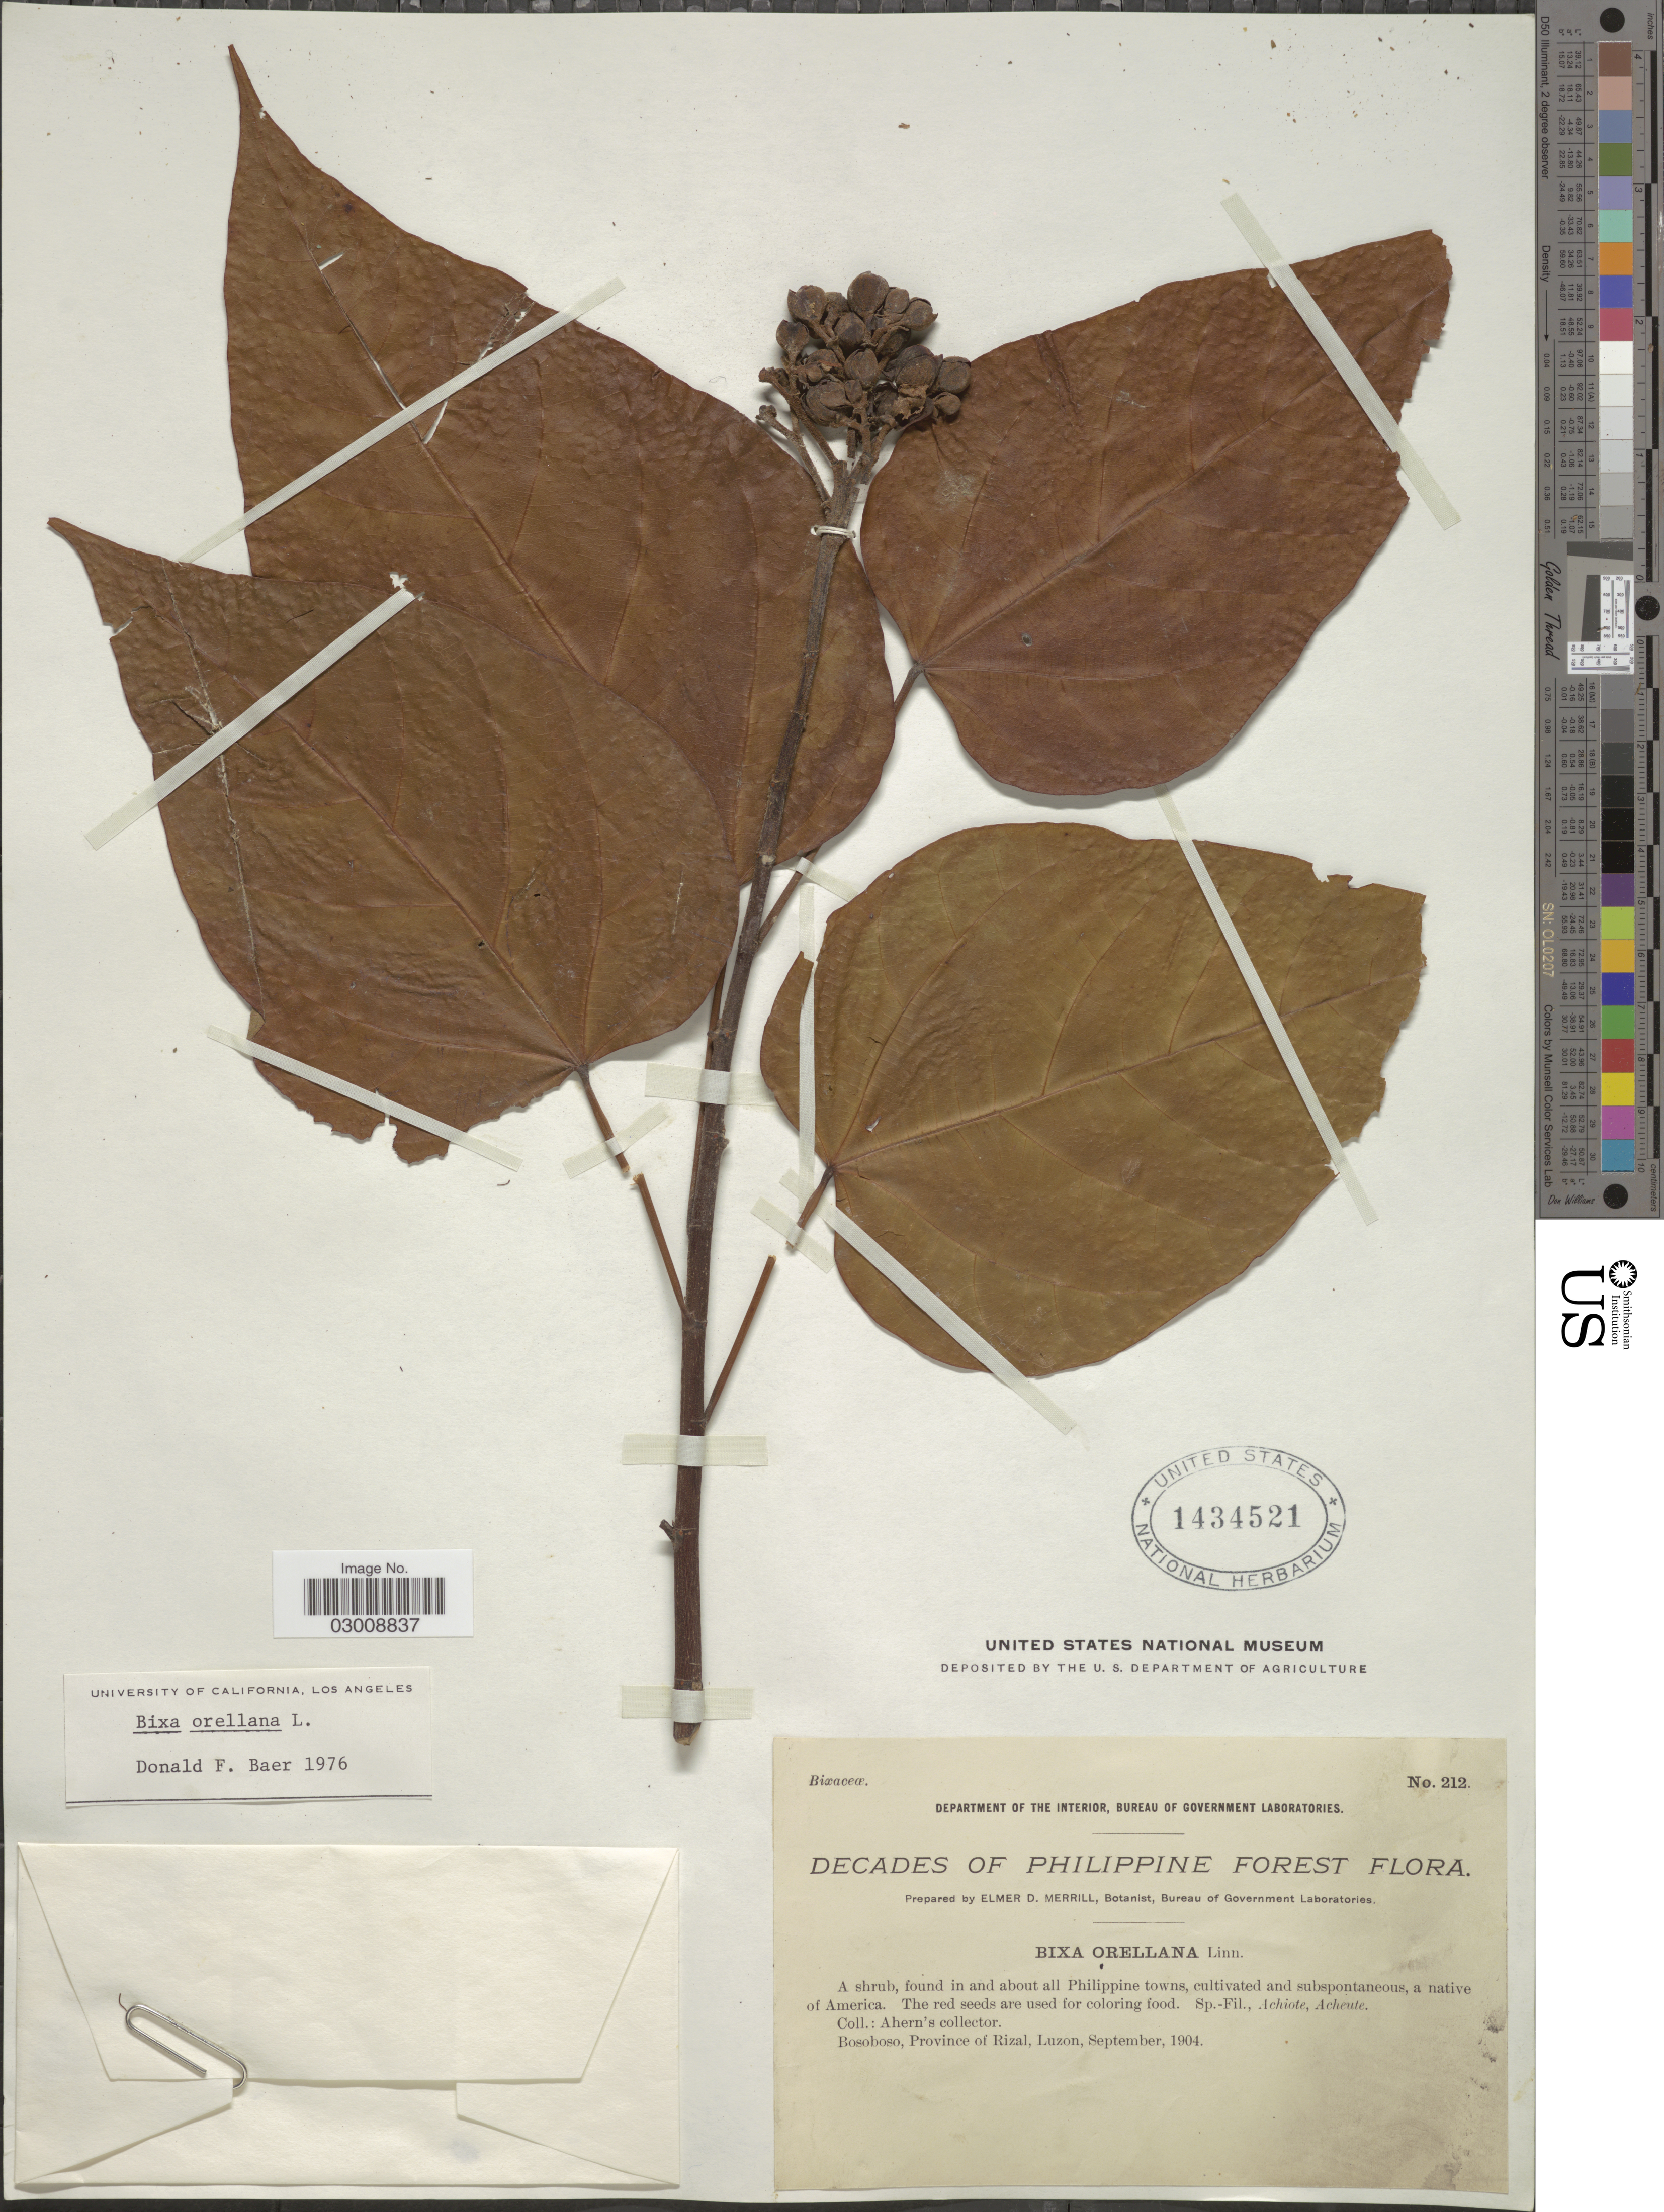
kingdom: Plantae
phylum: Tracheophyta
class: Magnoliopsida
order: Malvales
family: Bixaceae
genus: Bixa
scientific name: Bixa orellana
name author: L.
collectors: Ahern's collector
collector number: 212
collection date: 1904-09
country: Philippines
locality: Philippine Forest. In and about all Philippine towns. Bosoboso, Province of Rizal, Luzon.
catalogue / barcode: US 1434521